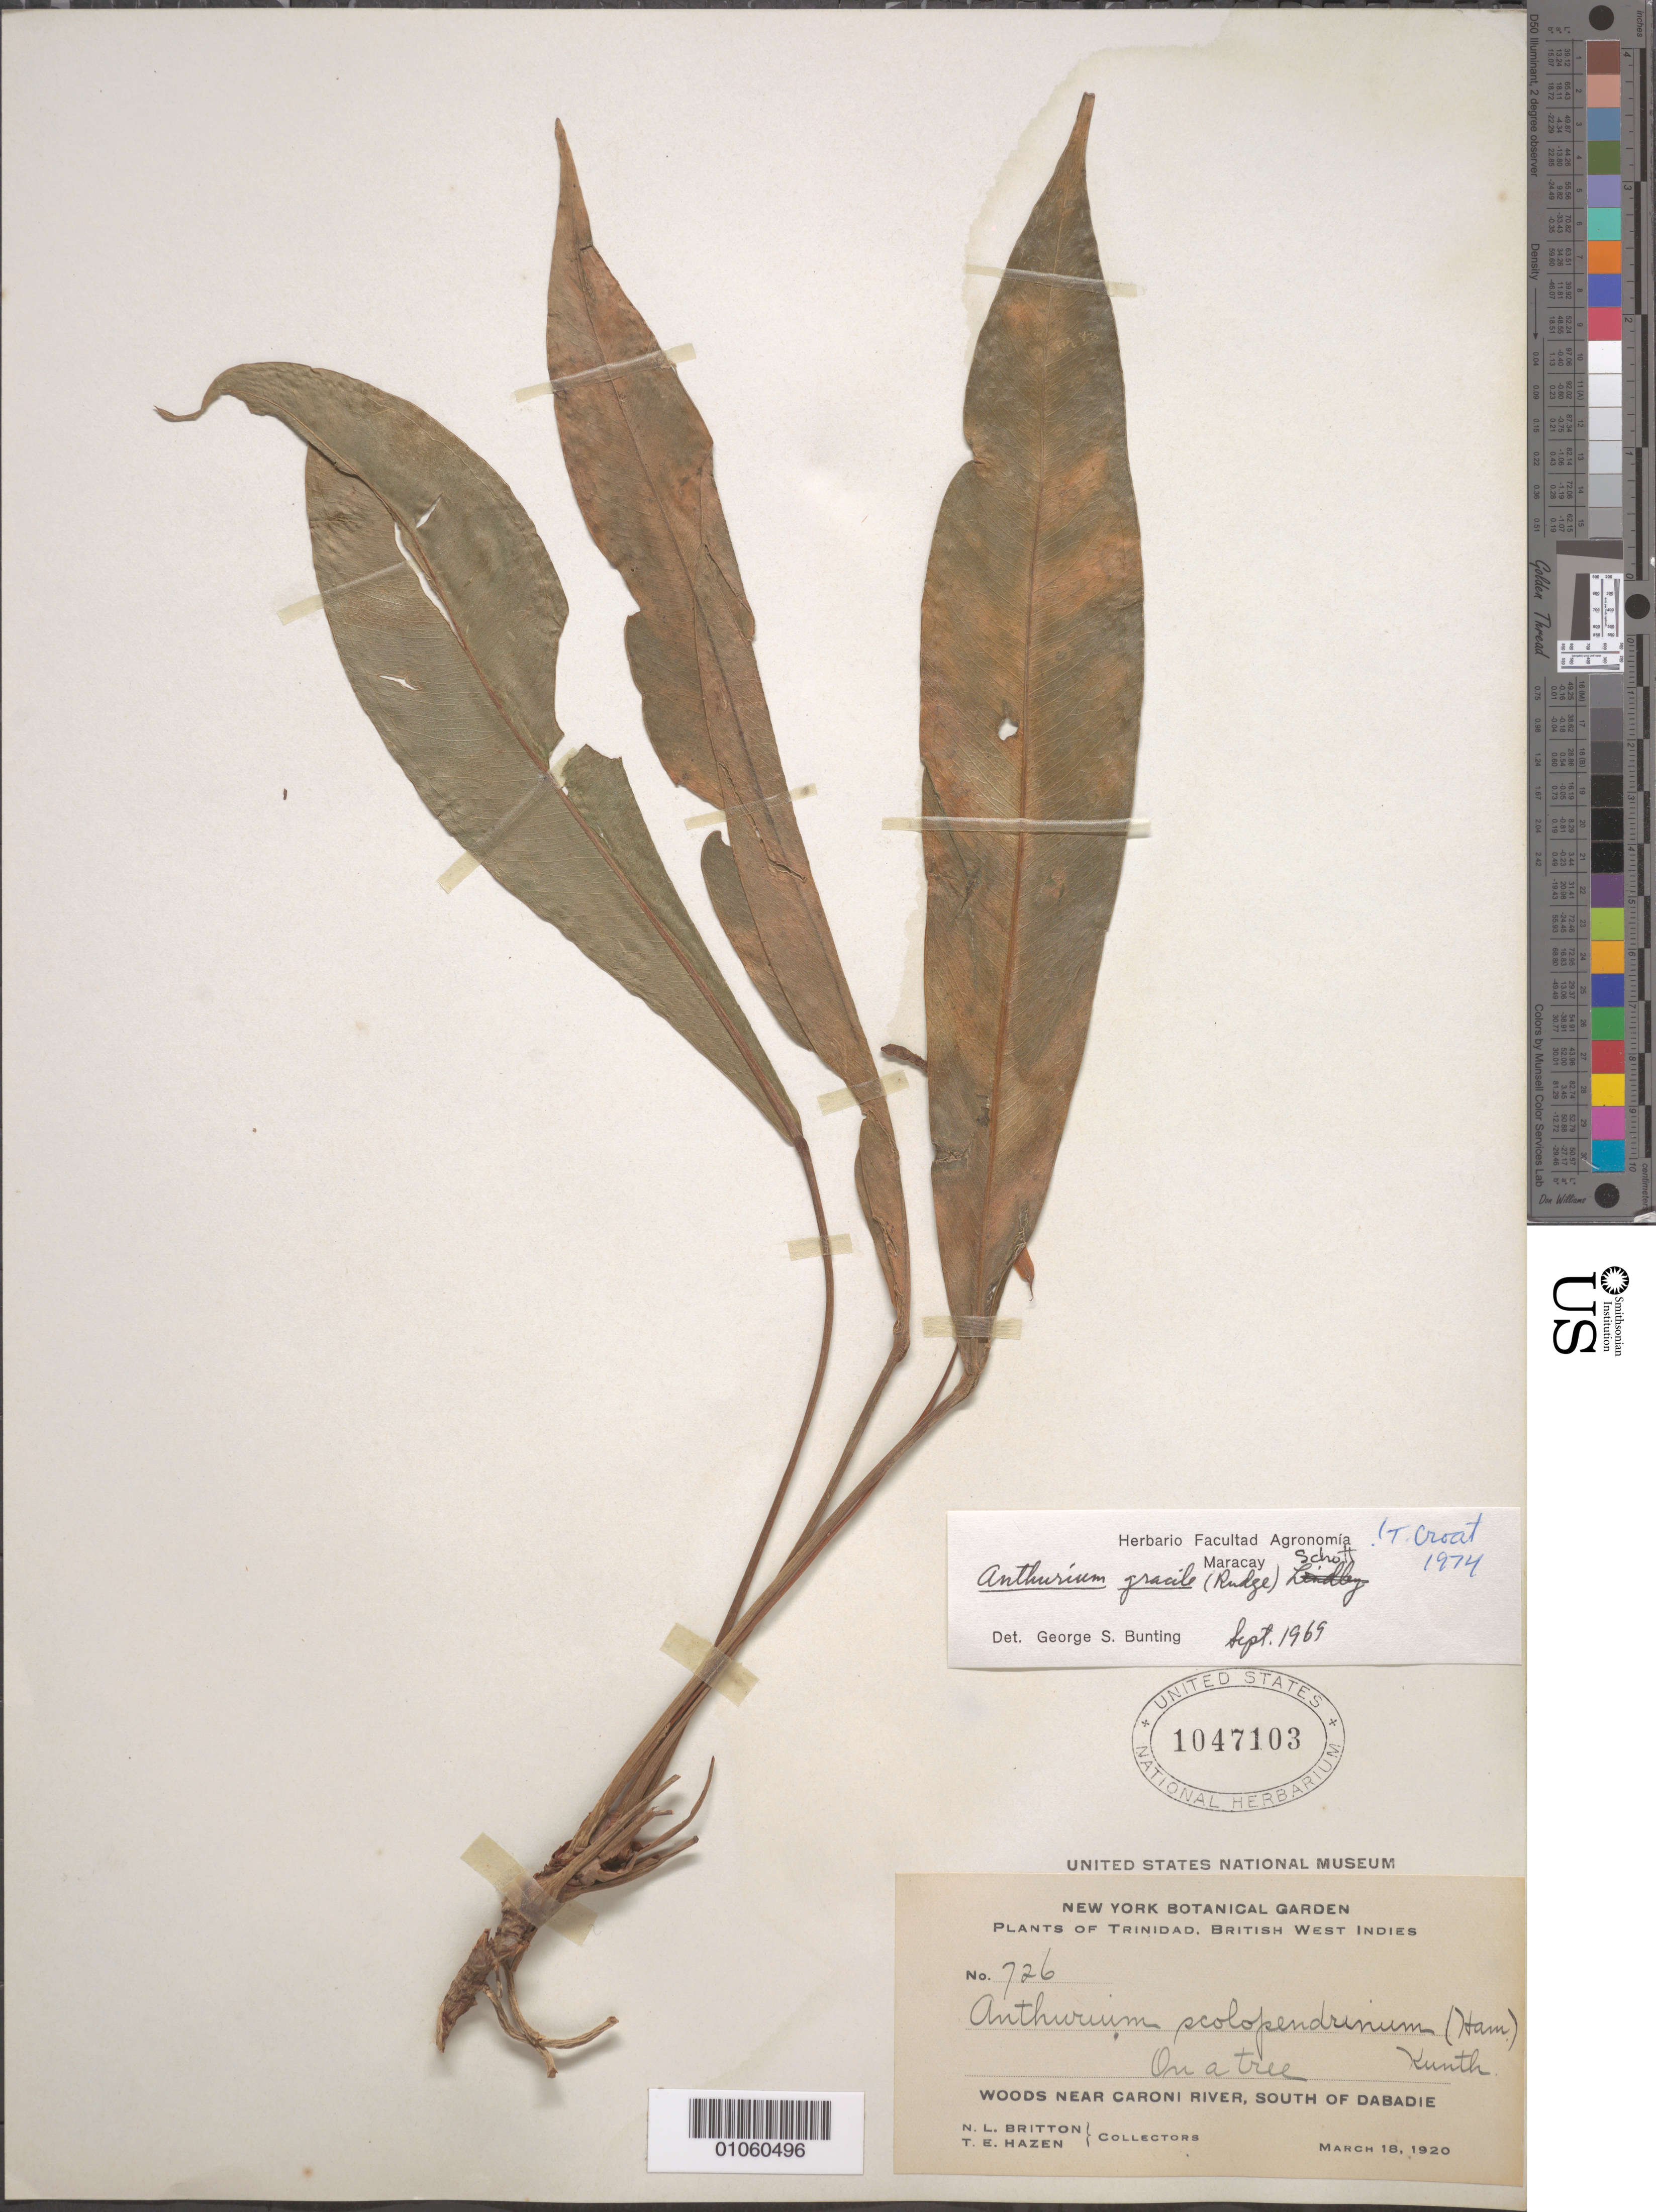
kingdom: Plantae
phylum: Tracheophyta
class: Liliopsida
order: Alismatales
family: Araceae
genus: Anthurium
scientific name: Anthurium gracile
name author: (Rudge) Schott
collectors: N. Britton & T. E. Hazen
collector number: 726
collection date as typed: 18 Mar 1920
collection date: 1920-03-18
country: Trinidad and Tobago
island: Trinidad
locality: Woods near Caroni River, S of Dabadie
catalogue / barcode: US 1047103